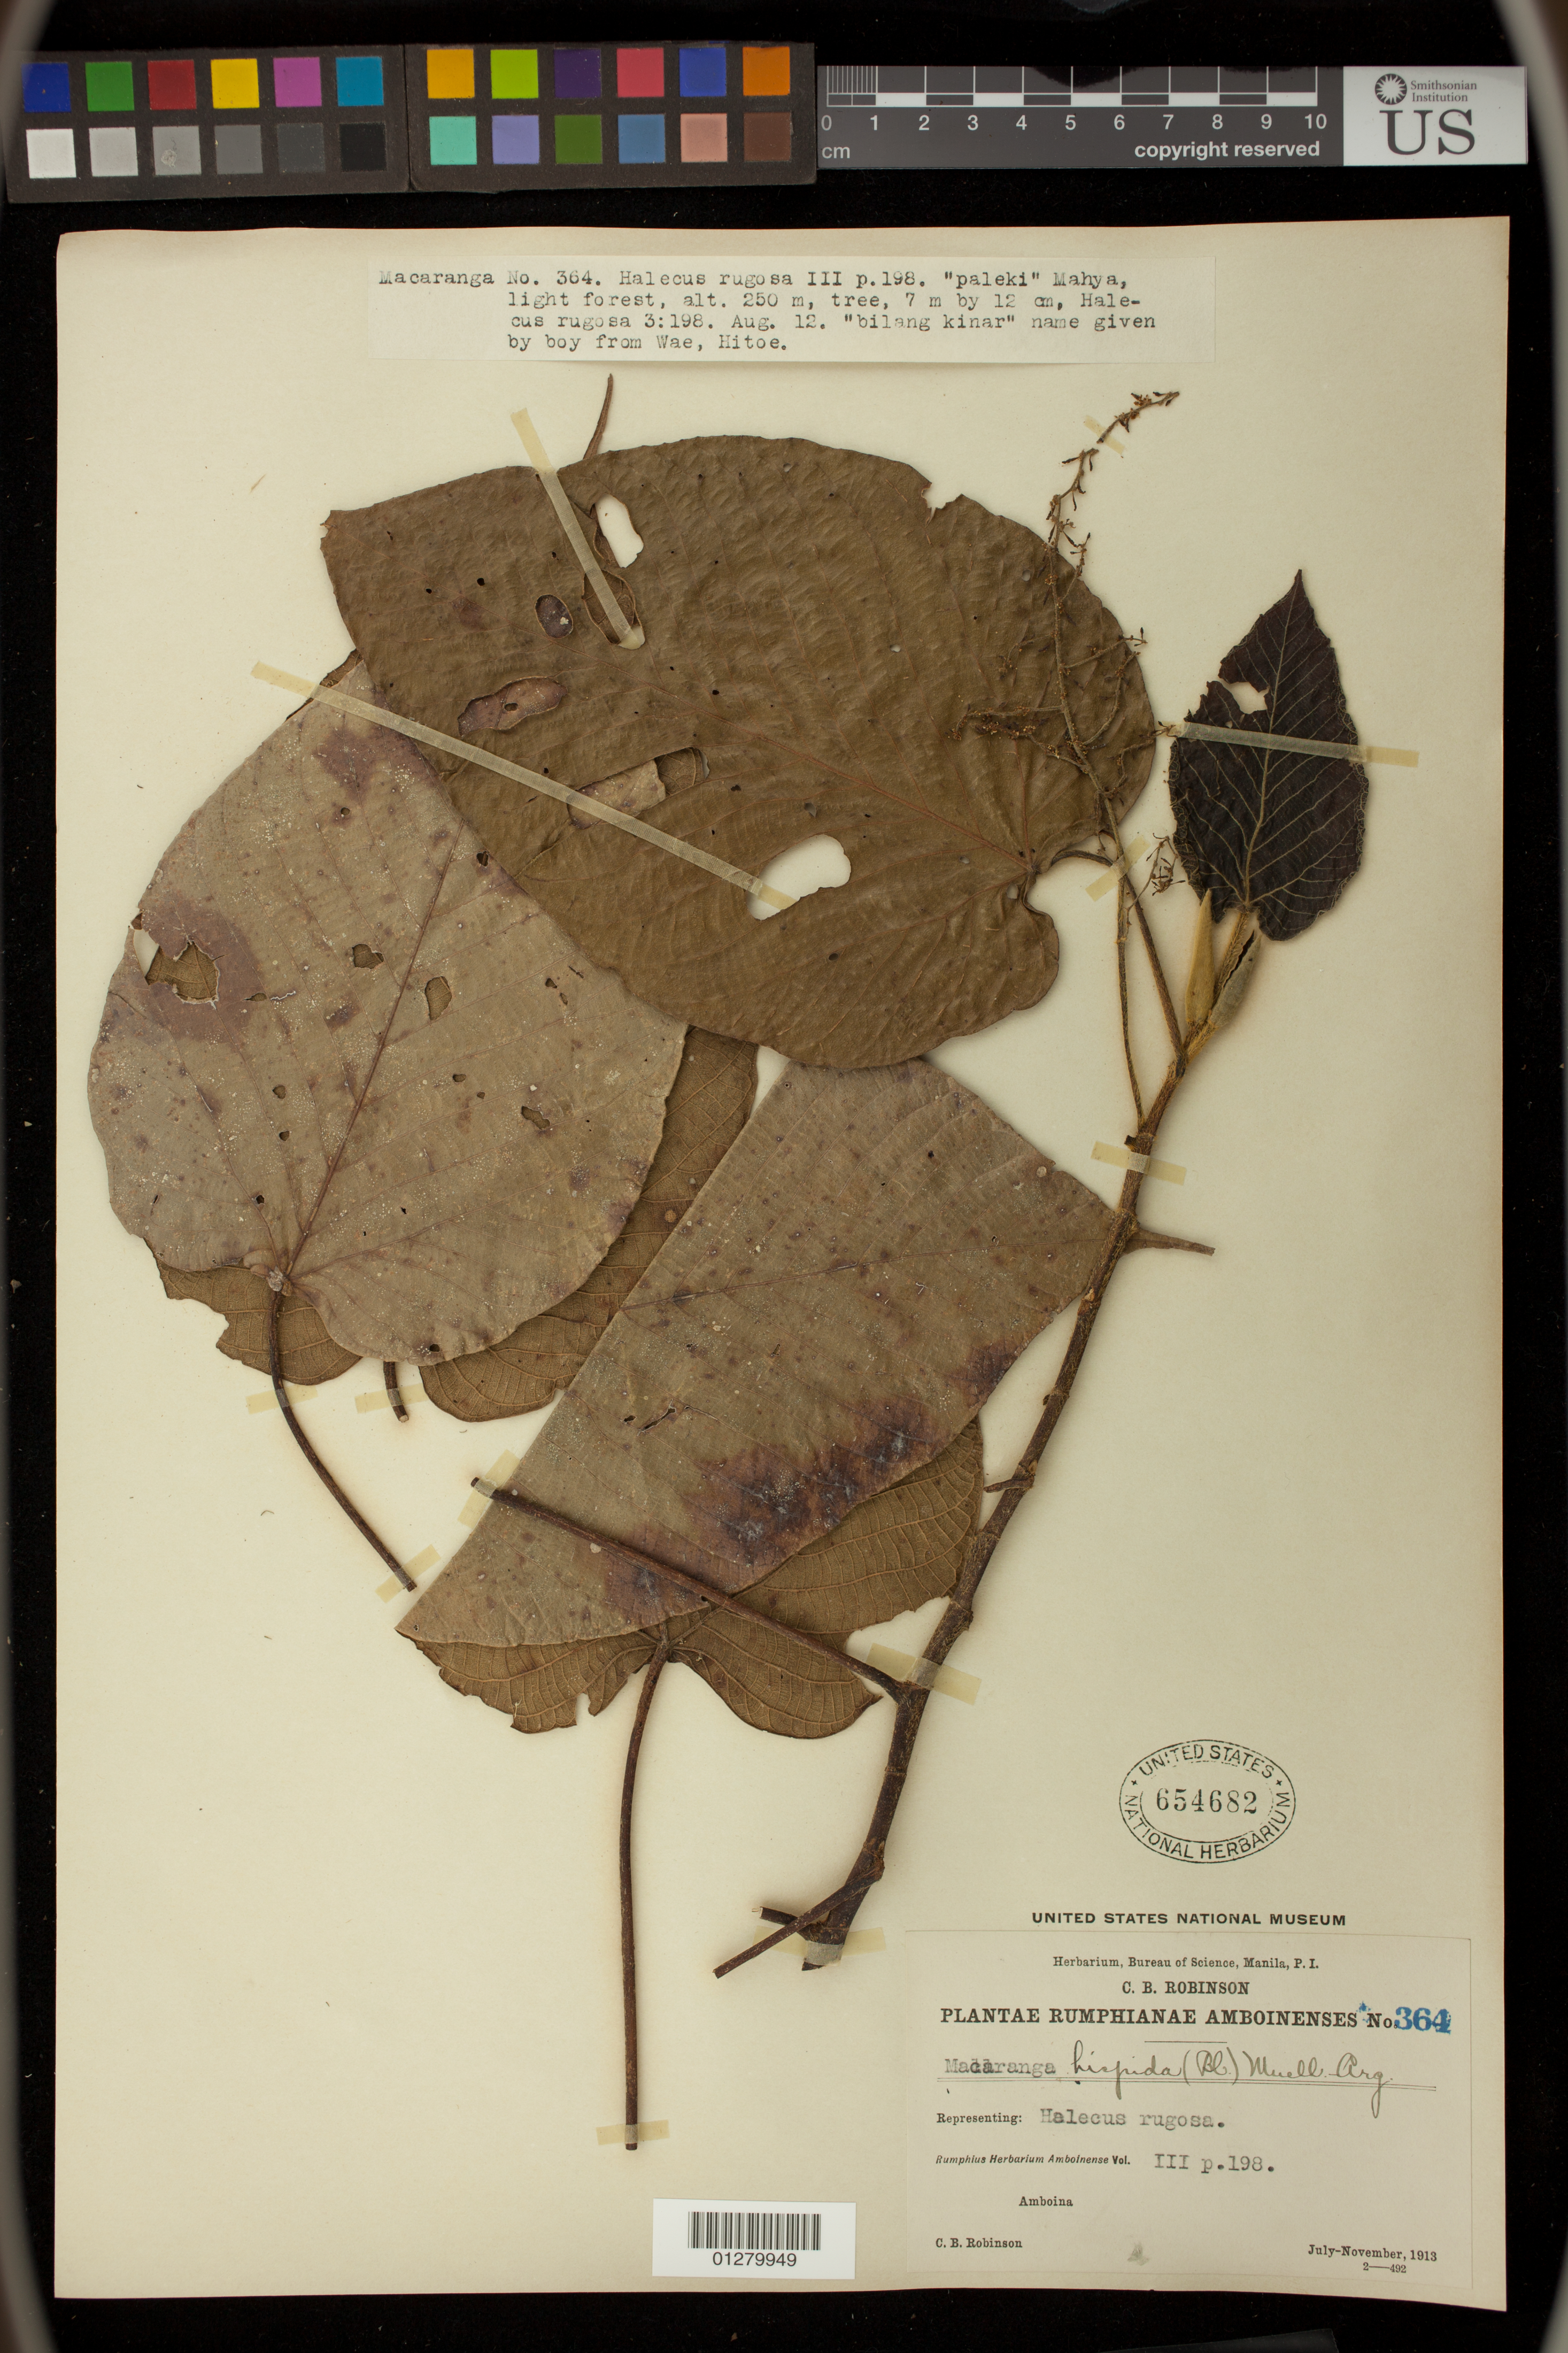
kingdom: Plantae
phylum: Tracheophyta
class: Magnoliopsida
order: Malpighiales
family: Euphorbiaceae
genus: Macaranga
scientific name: Macaranga hispida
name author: Müll. Arg.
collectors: C. Robinson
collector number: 364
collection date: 1913-07/1913-11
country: Indonesia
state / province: Maluku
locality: Amboina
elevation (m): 250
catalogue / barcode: US 654682